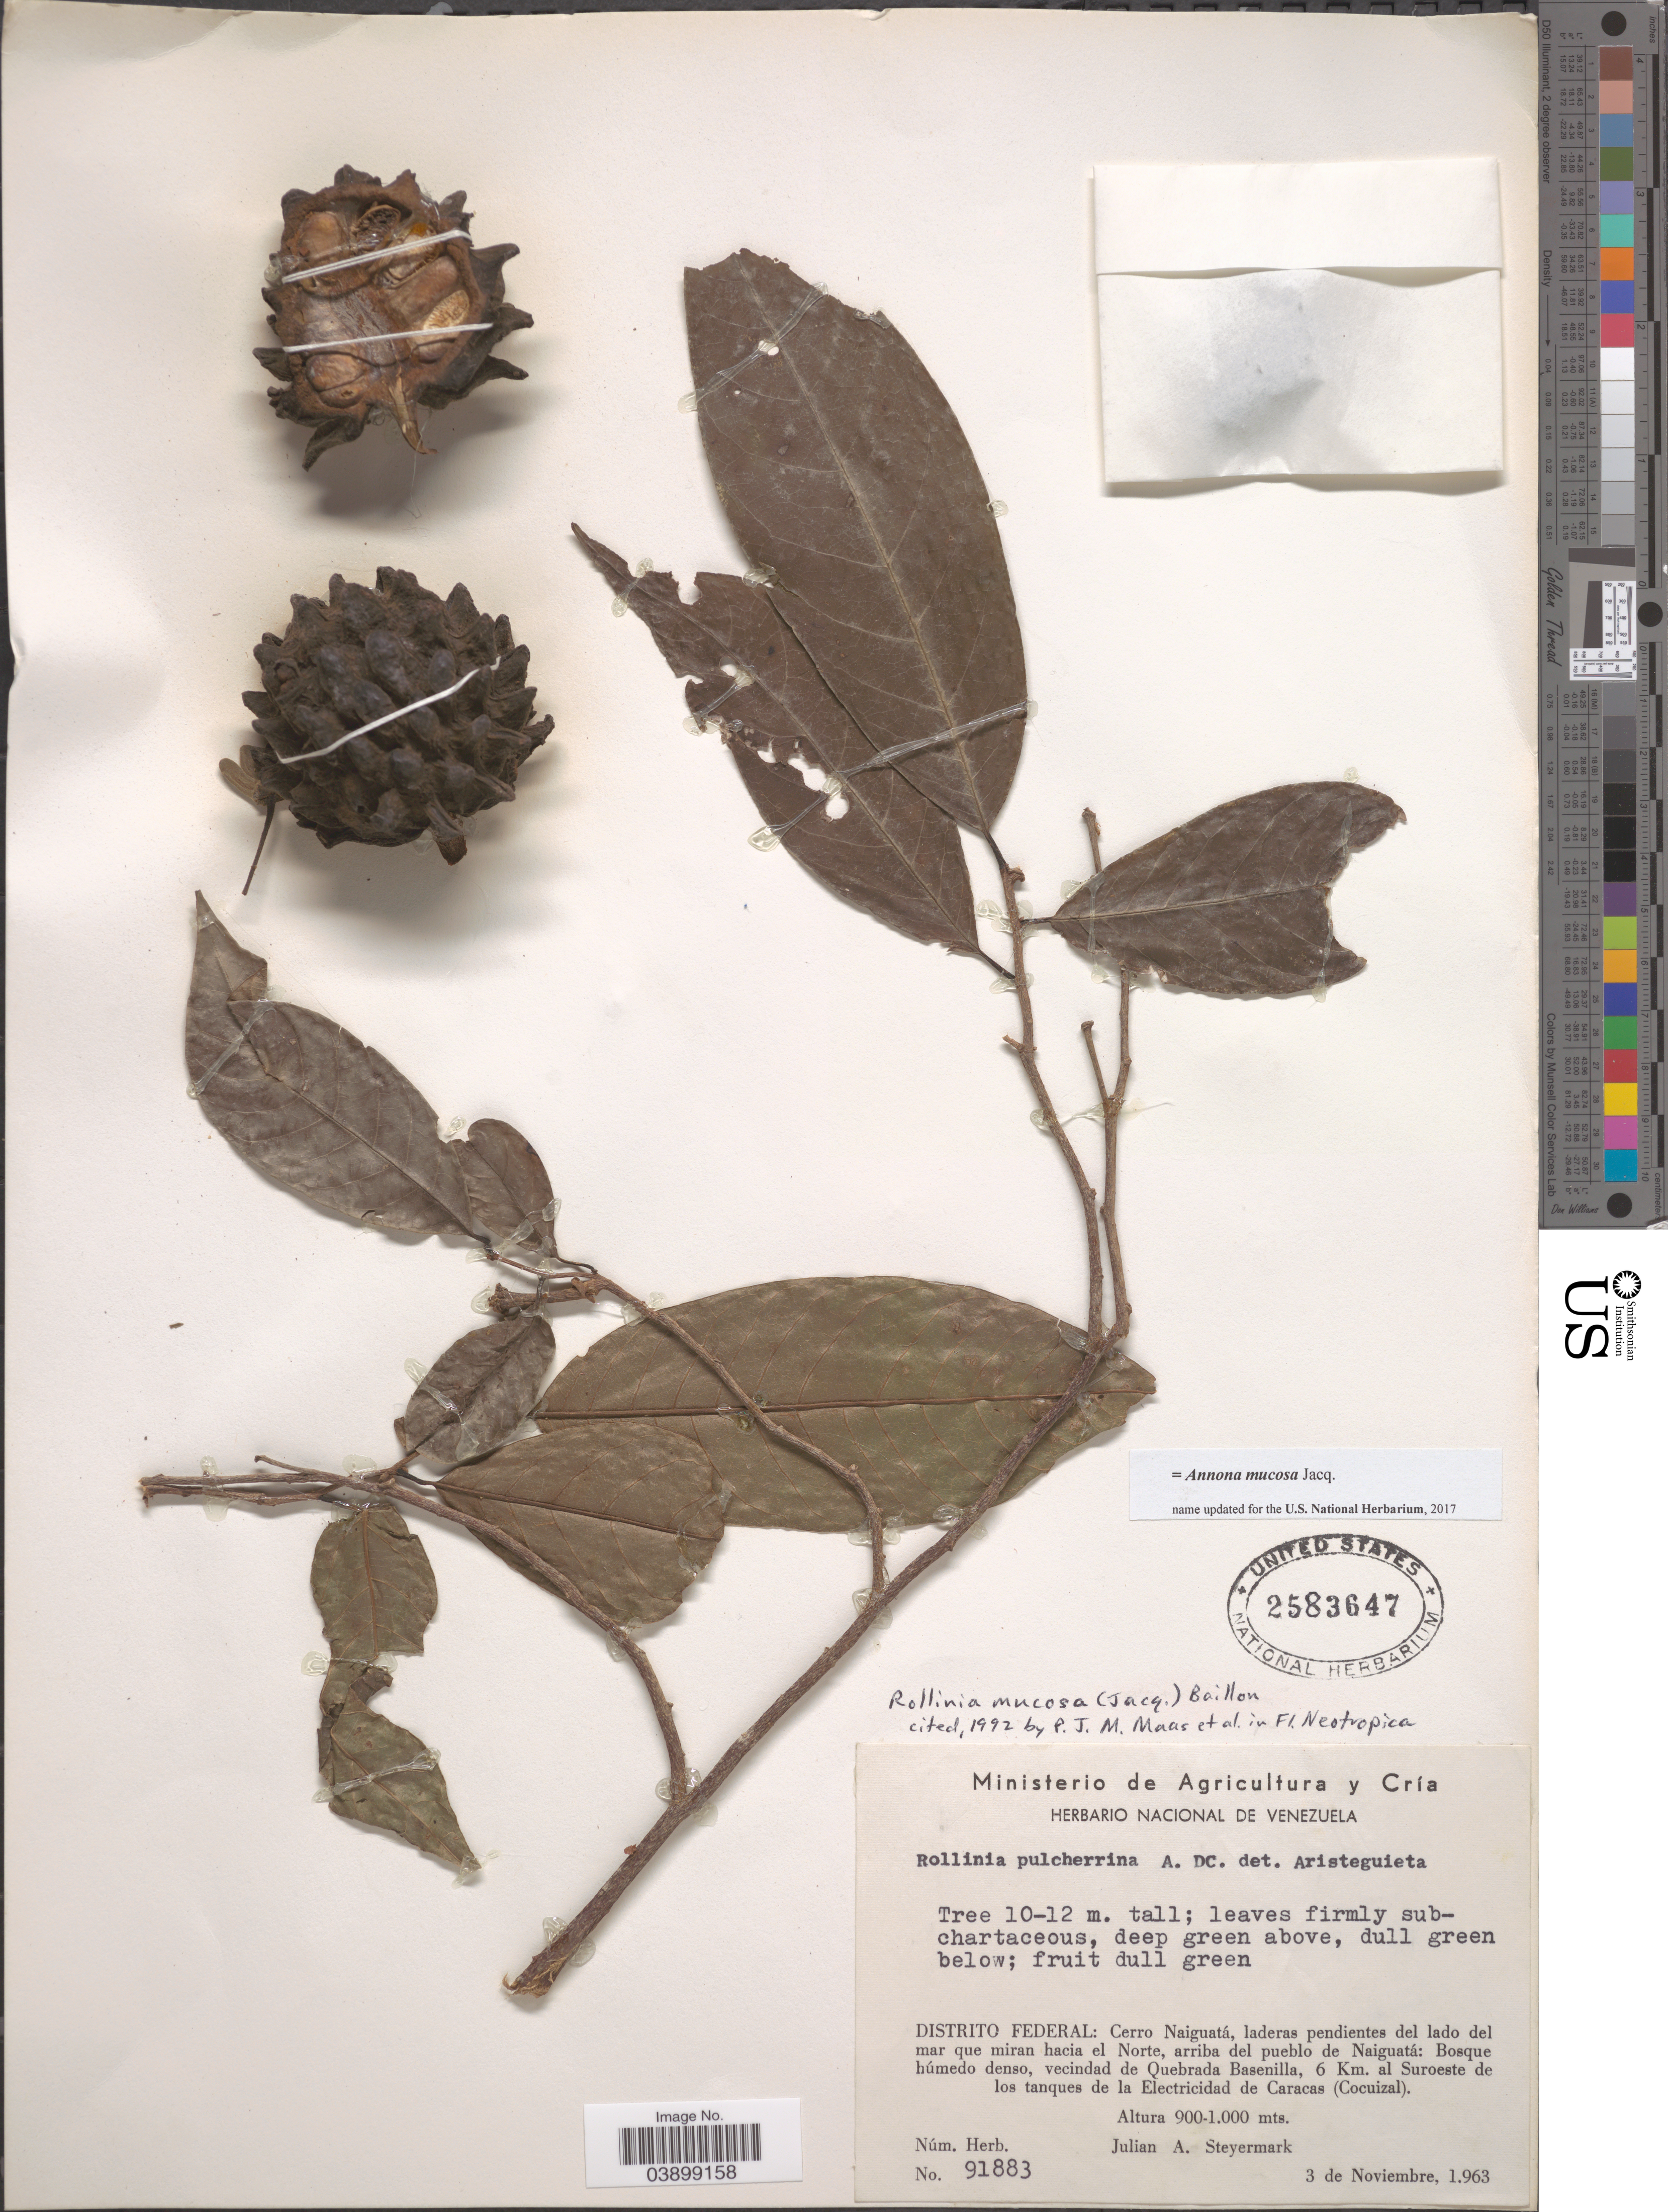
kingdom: Plantae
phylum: Tracheophyta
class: Magnoliopsida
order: Magnoliales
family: Annonaceae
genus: Annona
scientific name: Annona mucosa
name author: Jacq.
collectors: J. Steyermark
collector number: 91883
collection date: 1963-11-03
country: Venezuela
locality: Distrito Federal: Cerro Naiguatá, laderas pendientes del lado del mar que miran hacia el Norte, arriba del pueblo de Naiguatá: Vecindad de Quebrada Basenilla, 6 Km. al Suroeste de los tanques de la Electricidad de Caracas (Cocuizal).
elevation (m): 900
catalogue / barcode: US 2583647